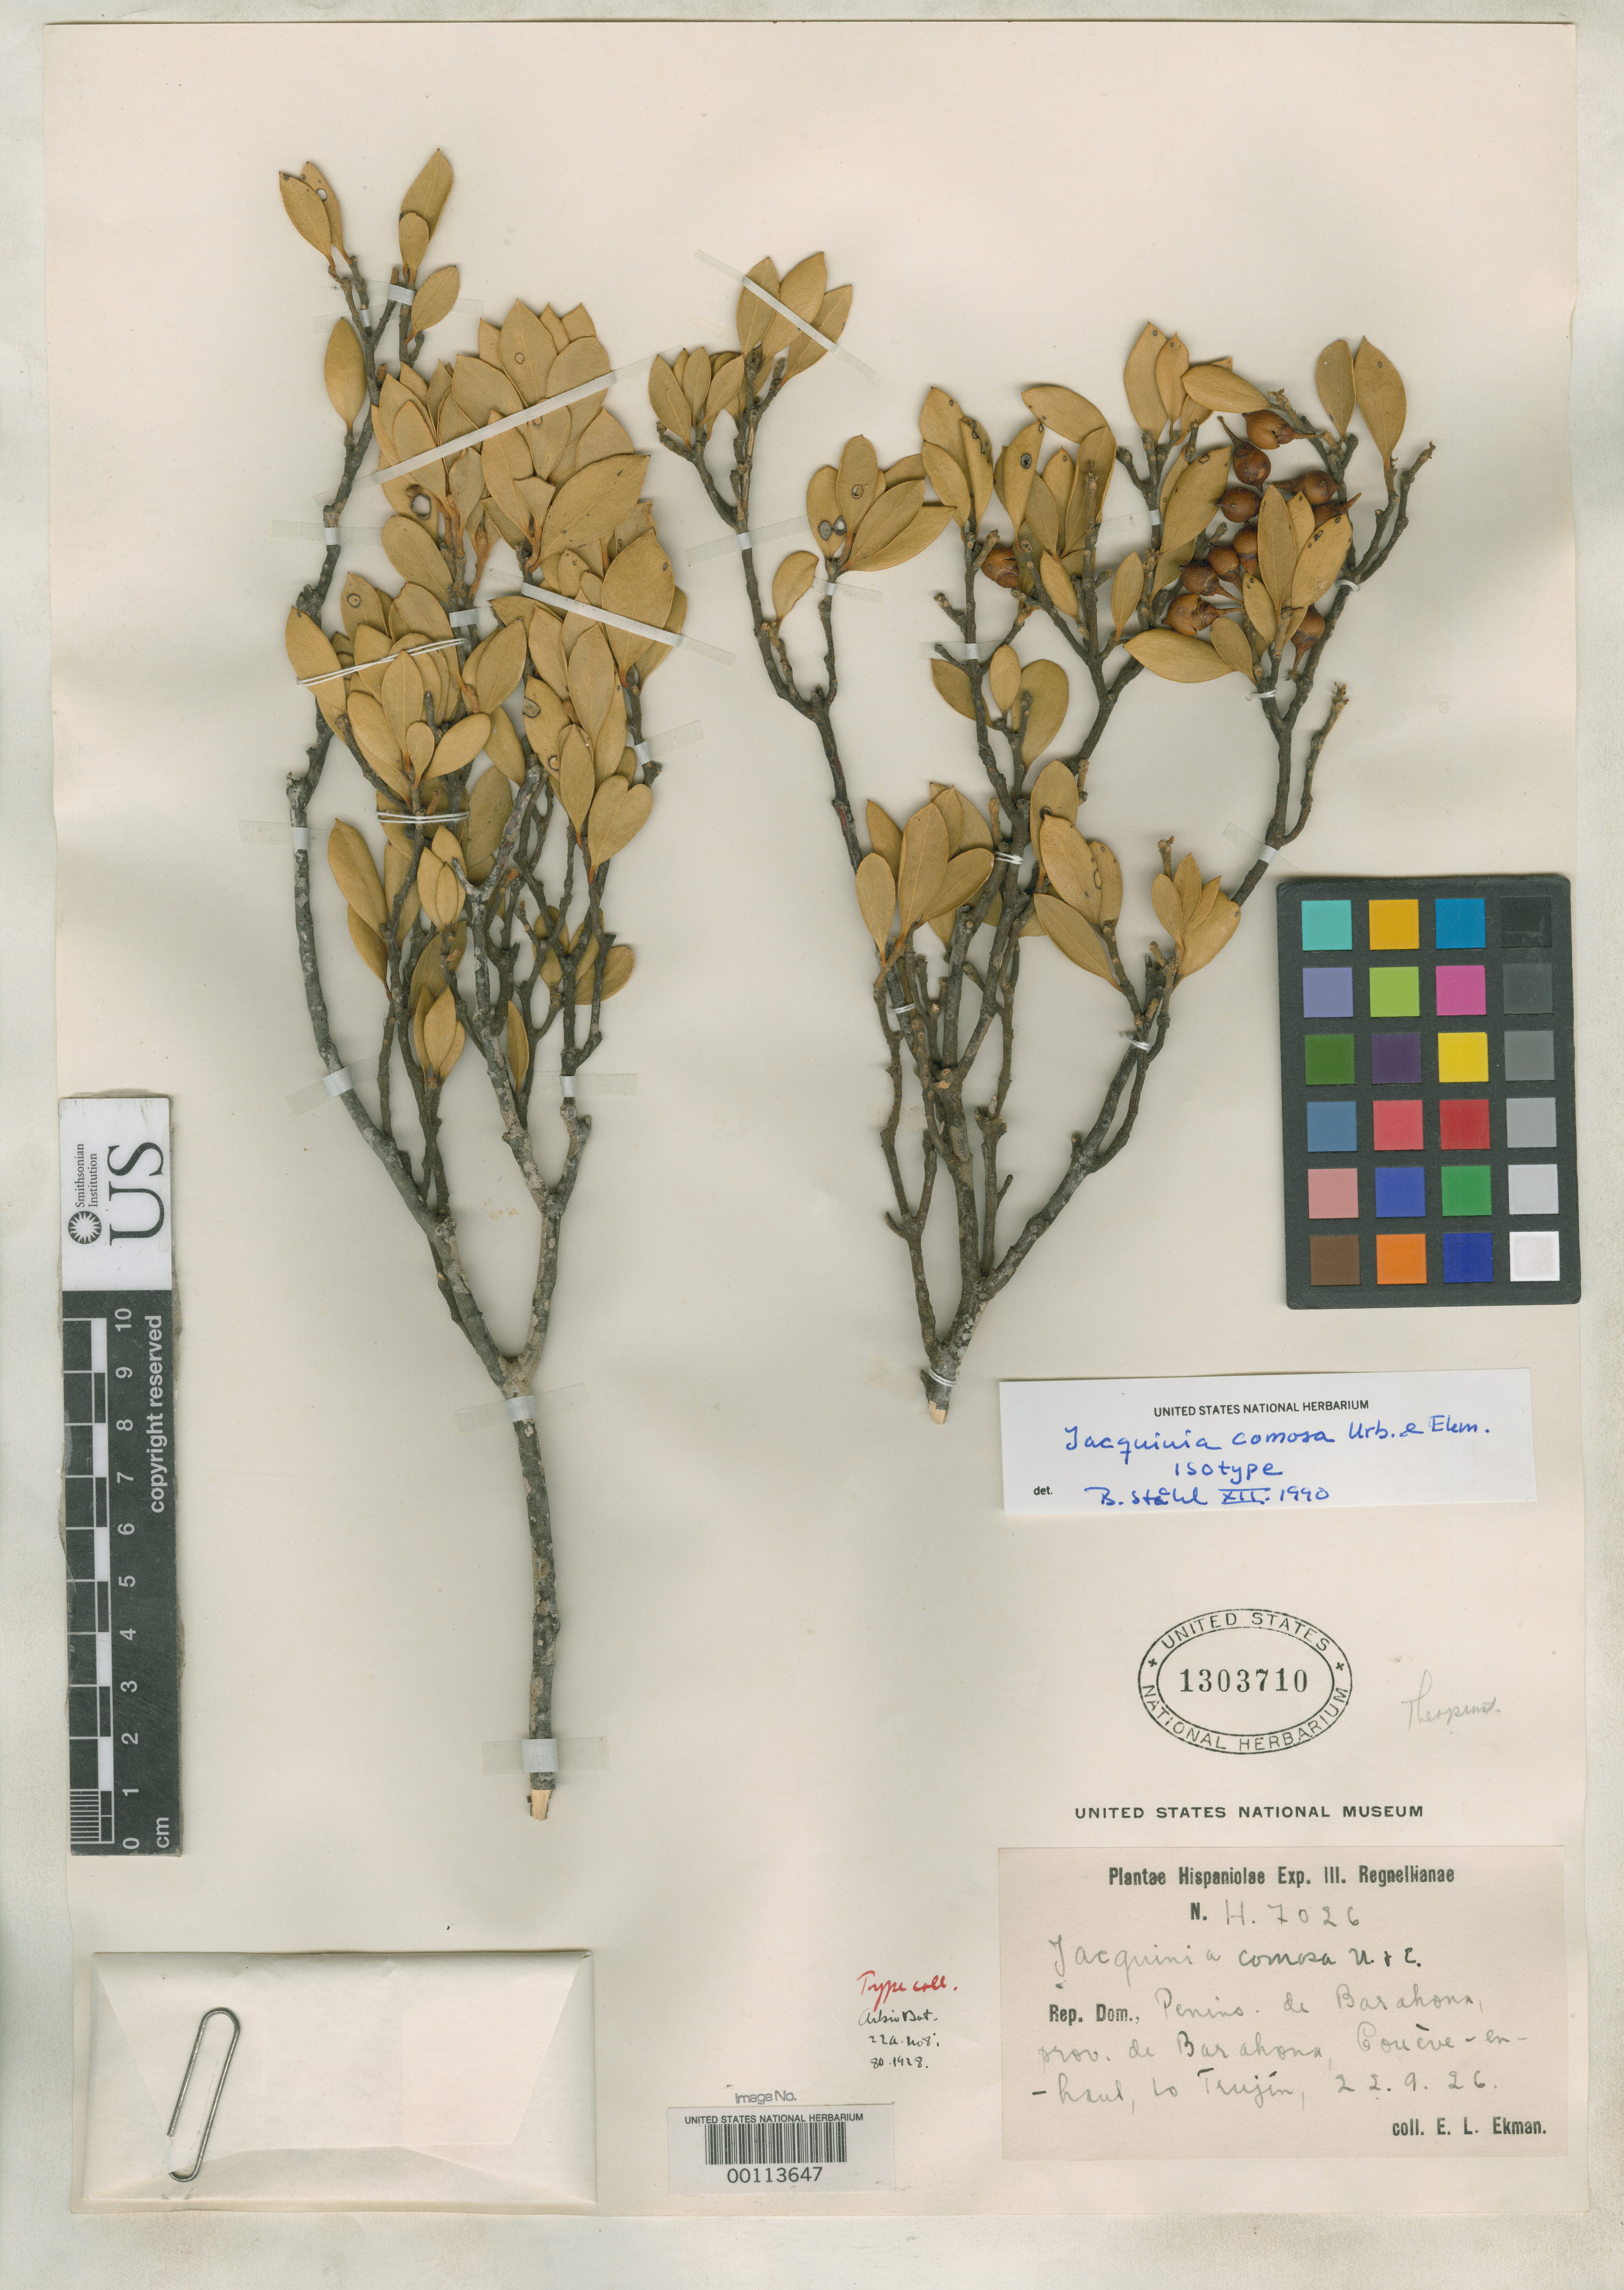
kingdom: Plantae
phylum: Tracheophyta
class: Magnoliopsida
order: Ericales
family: Primulaceae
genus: Jacquinia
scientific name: Jacquinia comosa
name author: Urb. & Ekman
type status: Isotype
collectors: E. L. Ekman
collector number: H 7026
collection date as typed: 22 Sep 1926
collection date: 1926-09-22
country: Dominican Republic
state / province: Barahona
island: Hispaniola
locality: Intercoueven-haut & Trujin.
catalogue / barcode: US 1303710